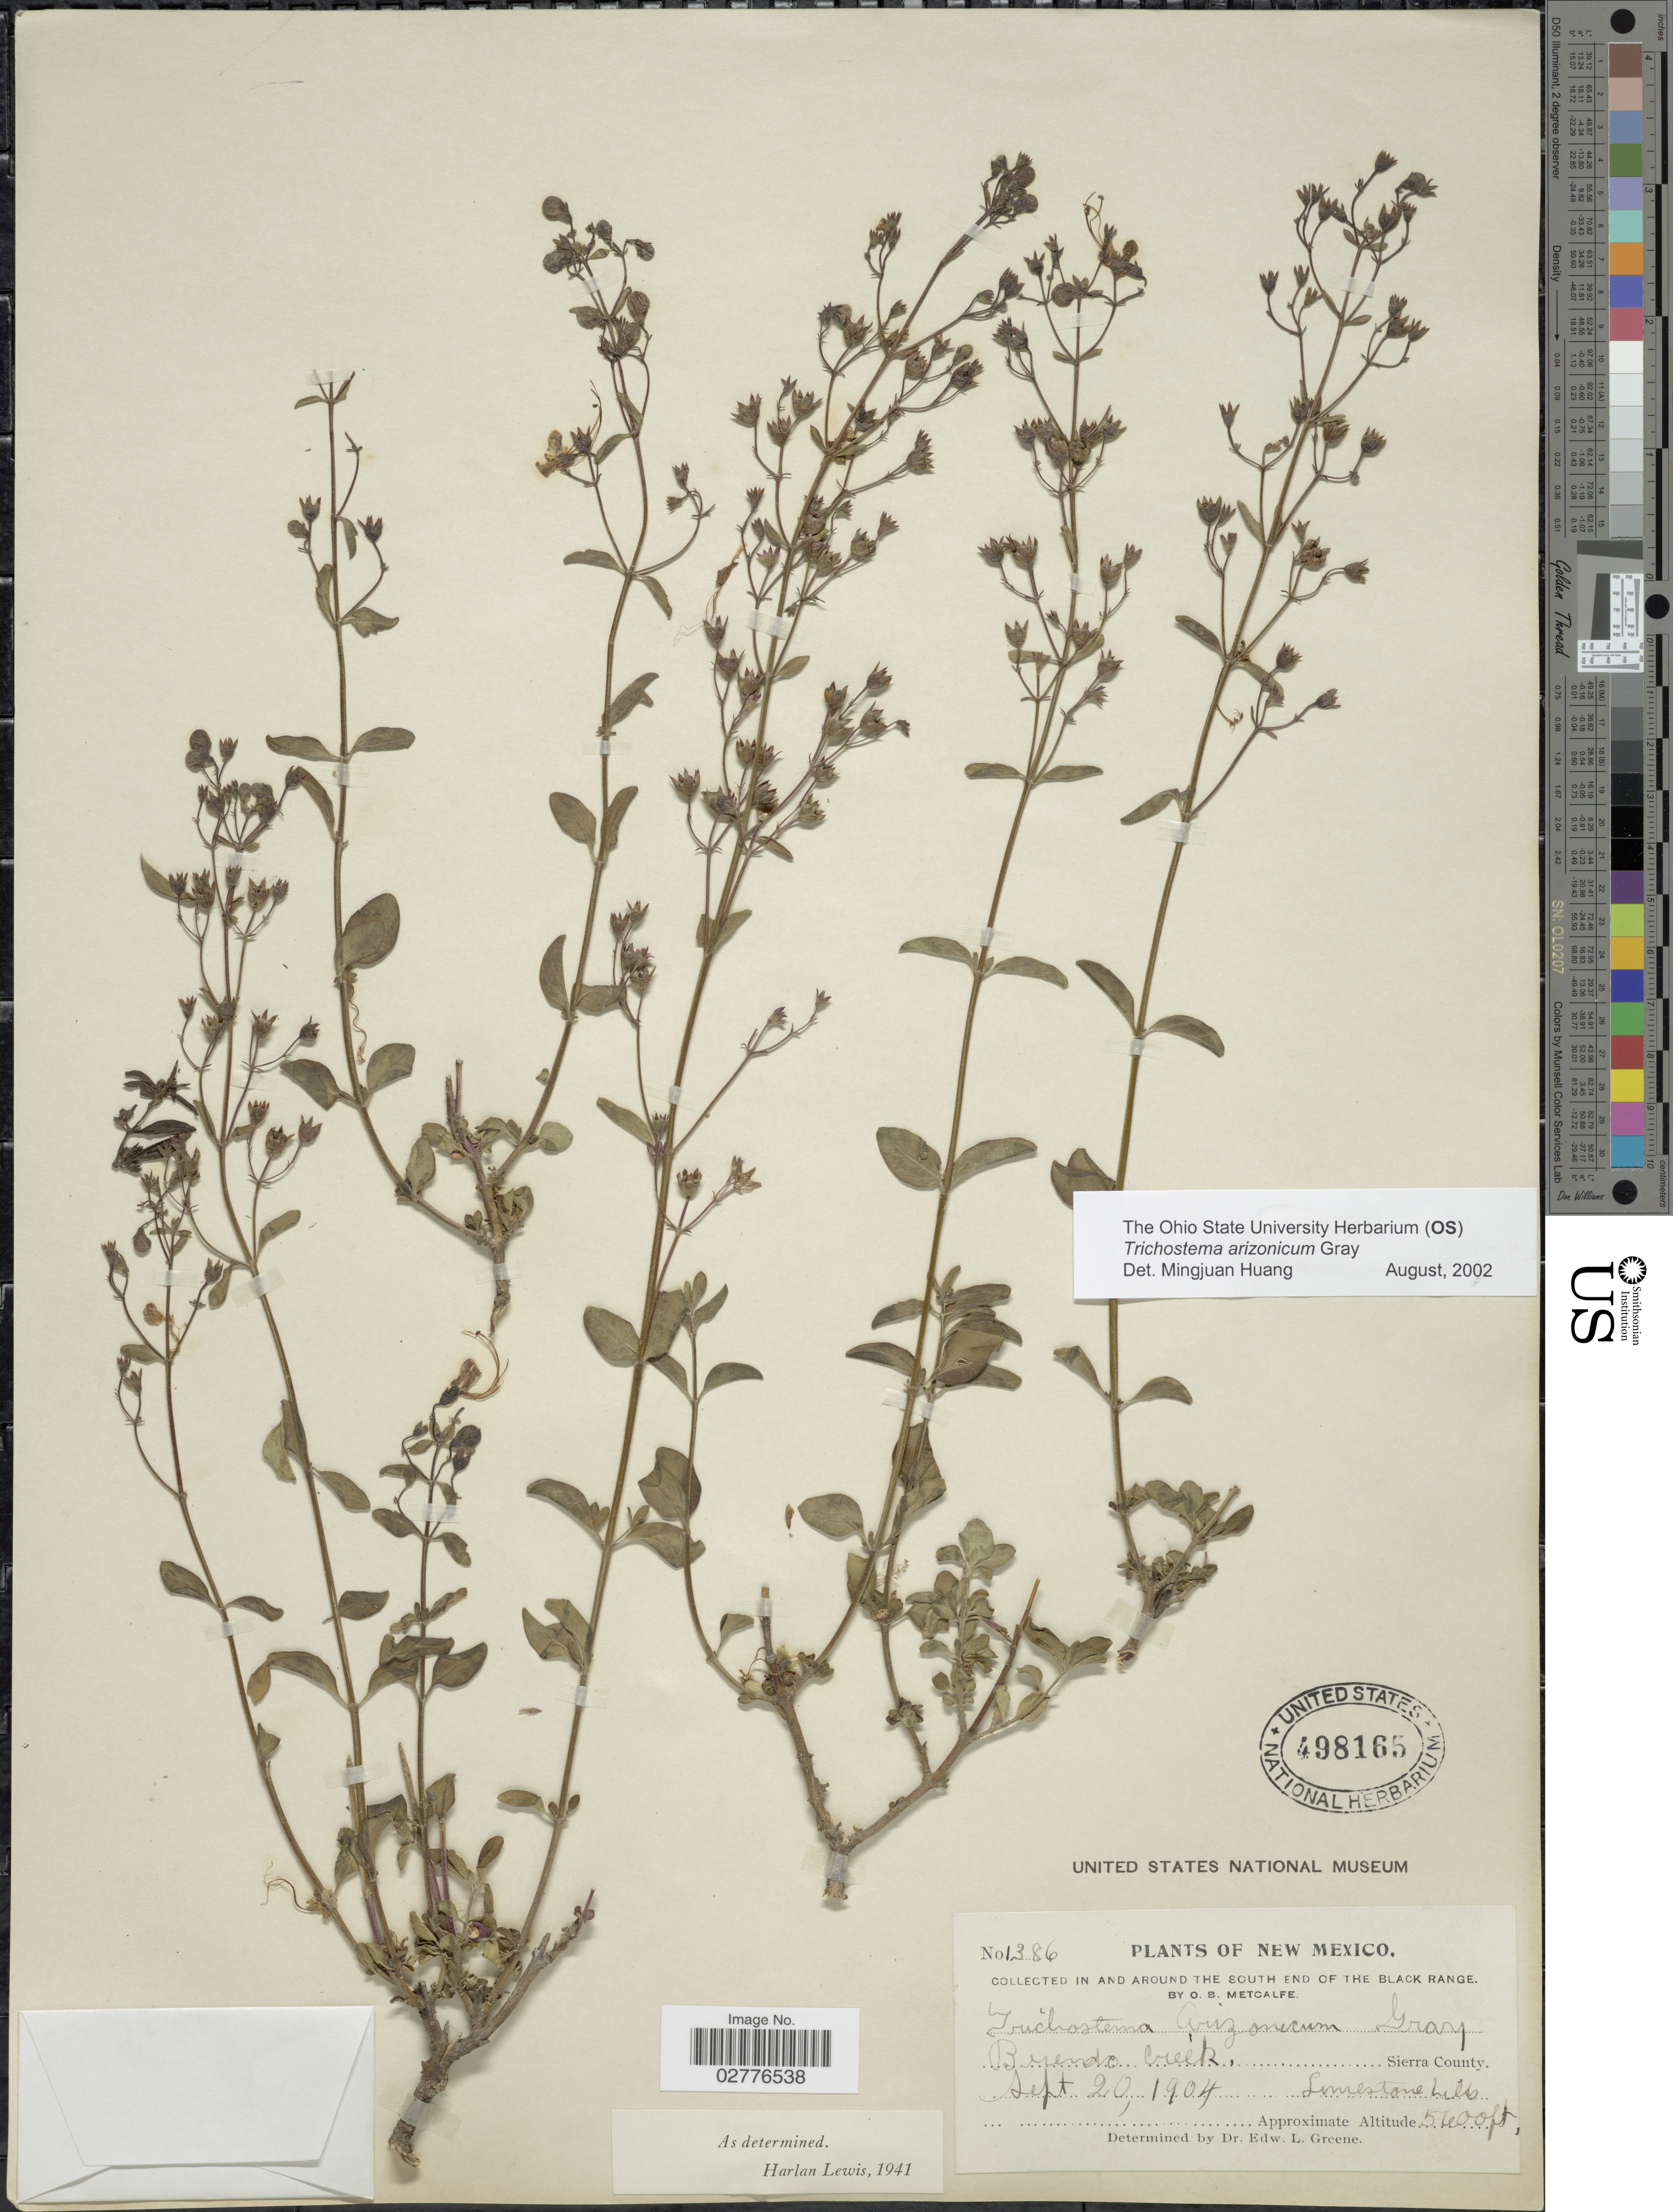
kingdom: Plantae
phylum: Tracheophyta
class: Magnoliopsida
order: Lamiales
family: Lamiaceae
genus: Trichostema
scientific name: Trichostema arizonicum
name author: A. Gray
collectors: O. B. Metcalfe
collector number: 1386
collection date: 1904-09-20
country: United States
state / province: New Mexico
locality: In and around the South End of the Black Range. Brendo Creek, Sierra County. Limestone hills.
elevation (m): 1707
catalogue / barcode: US 498165